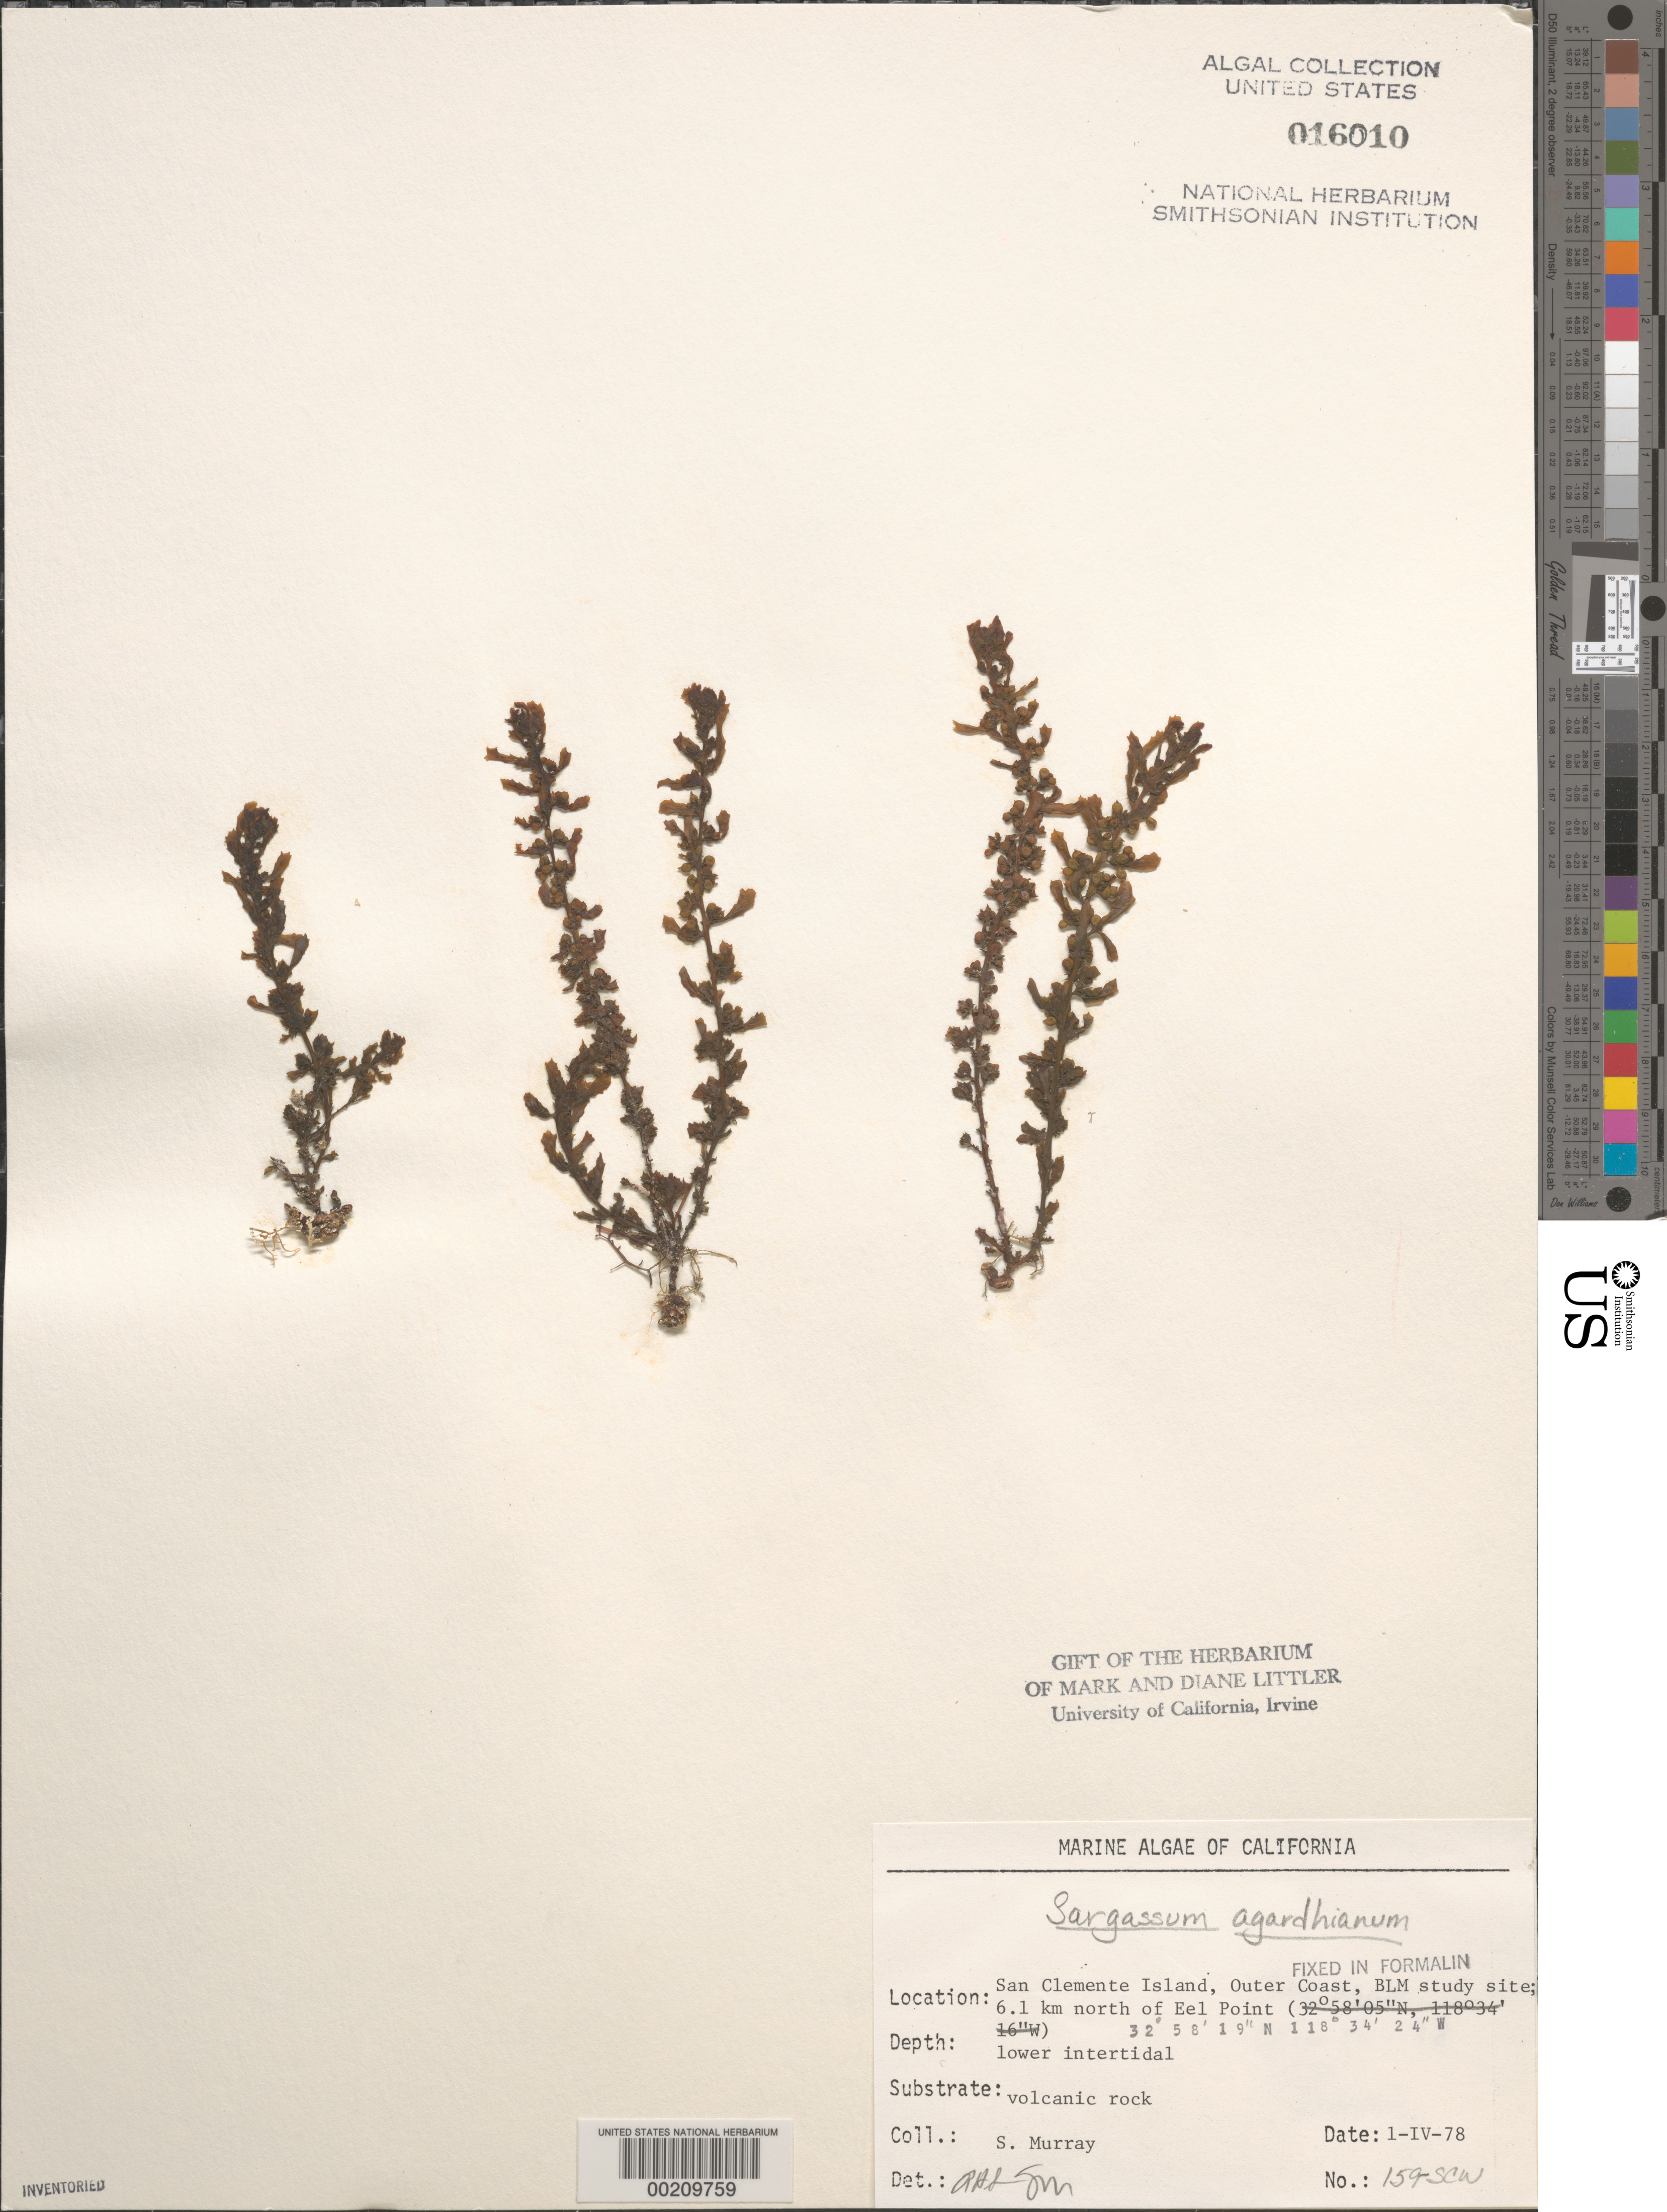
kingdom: Chromista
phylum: Ochrophyta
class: Phaeophyceae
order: Fucales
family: Sargassaceae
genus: Sargassum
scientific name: Sargassum agardhianum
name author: Farl. in J. Agardh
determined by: Sims, Robert H.; Murray, S. N.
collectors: S. N. Murray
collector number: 159-scw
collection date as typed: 01 Apr 1978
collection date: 1978-04-01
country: United States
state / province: California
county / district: Los Angeles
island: San Clemente Island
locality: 6.1 km north of Eel Point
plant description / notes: BLM-SOCALBIGHT Rocky Intertidal Survey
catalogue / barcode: US 16010